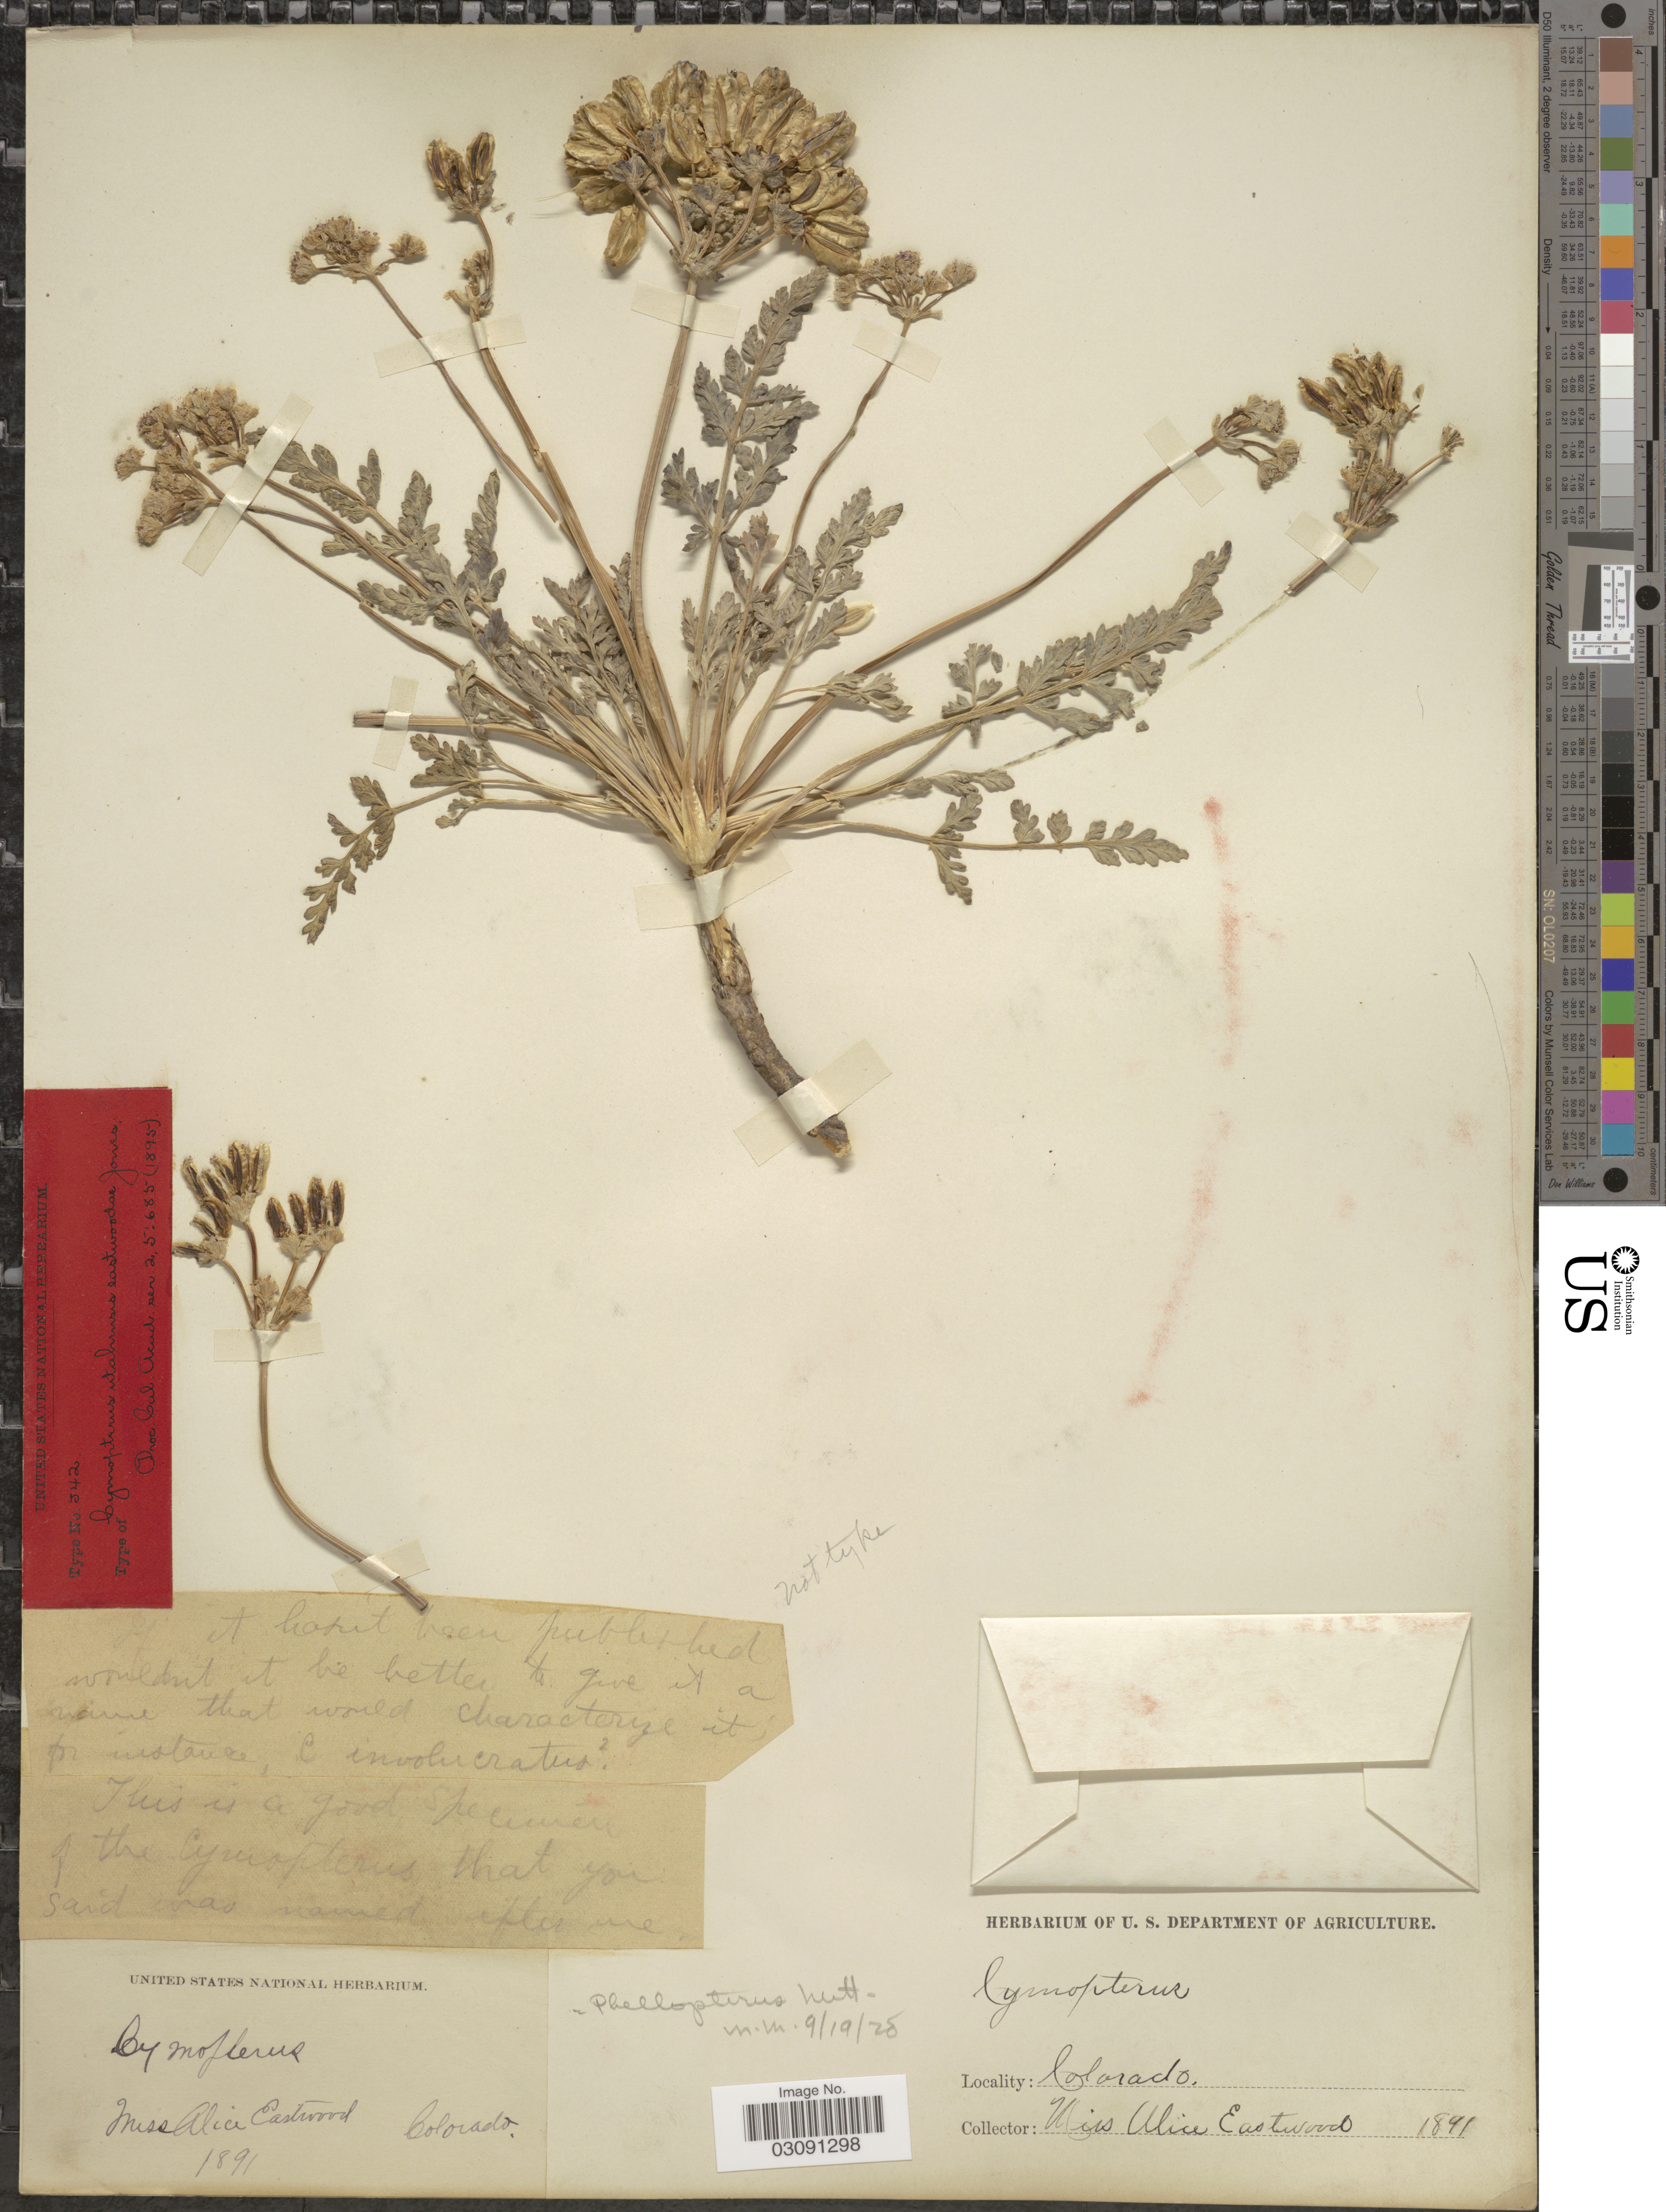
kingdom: Plantae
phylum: Tracheophyta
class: Magnoliopsida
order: Apiales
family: Apiaceae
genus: Cymopterus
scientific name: Cymopterus bulbosus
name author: A. Nelson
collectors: A. Eastwood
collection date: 1891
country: United States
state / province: Colorado